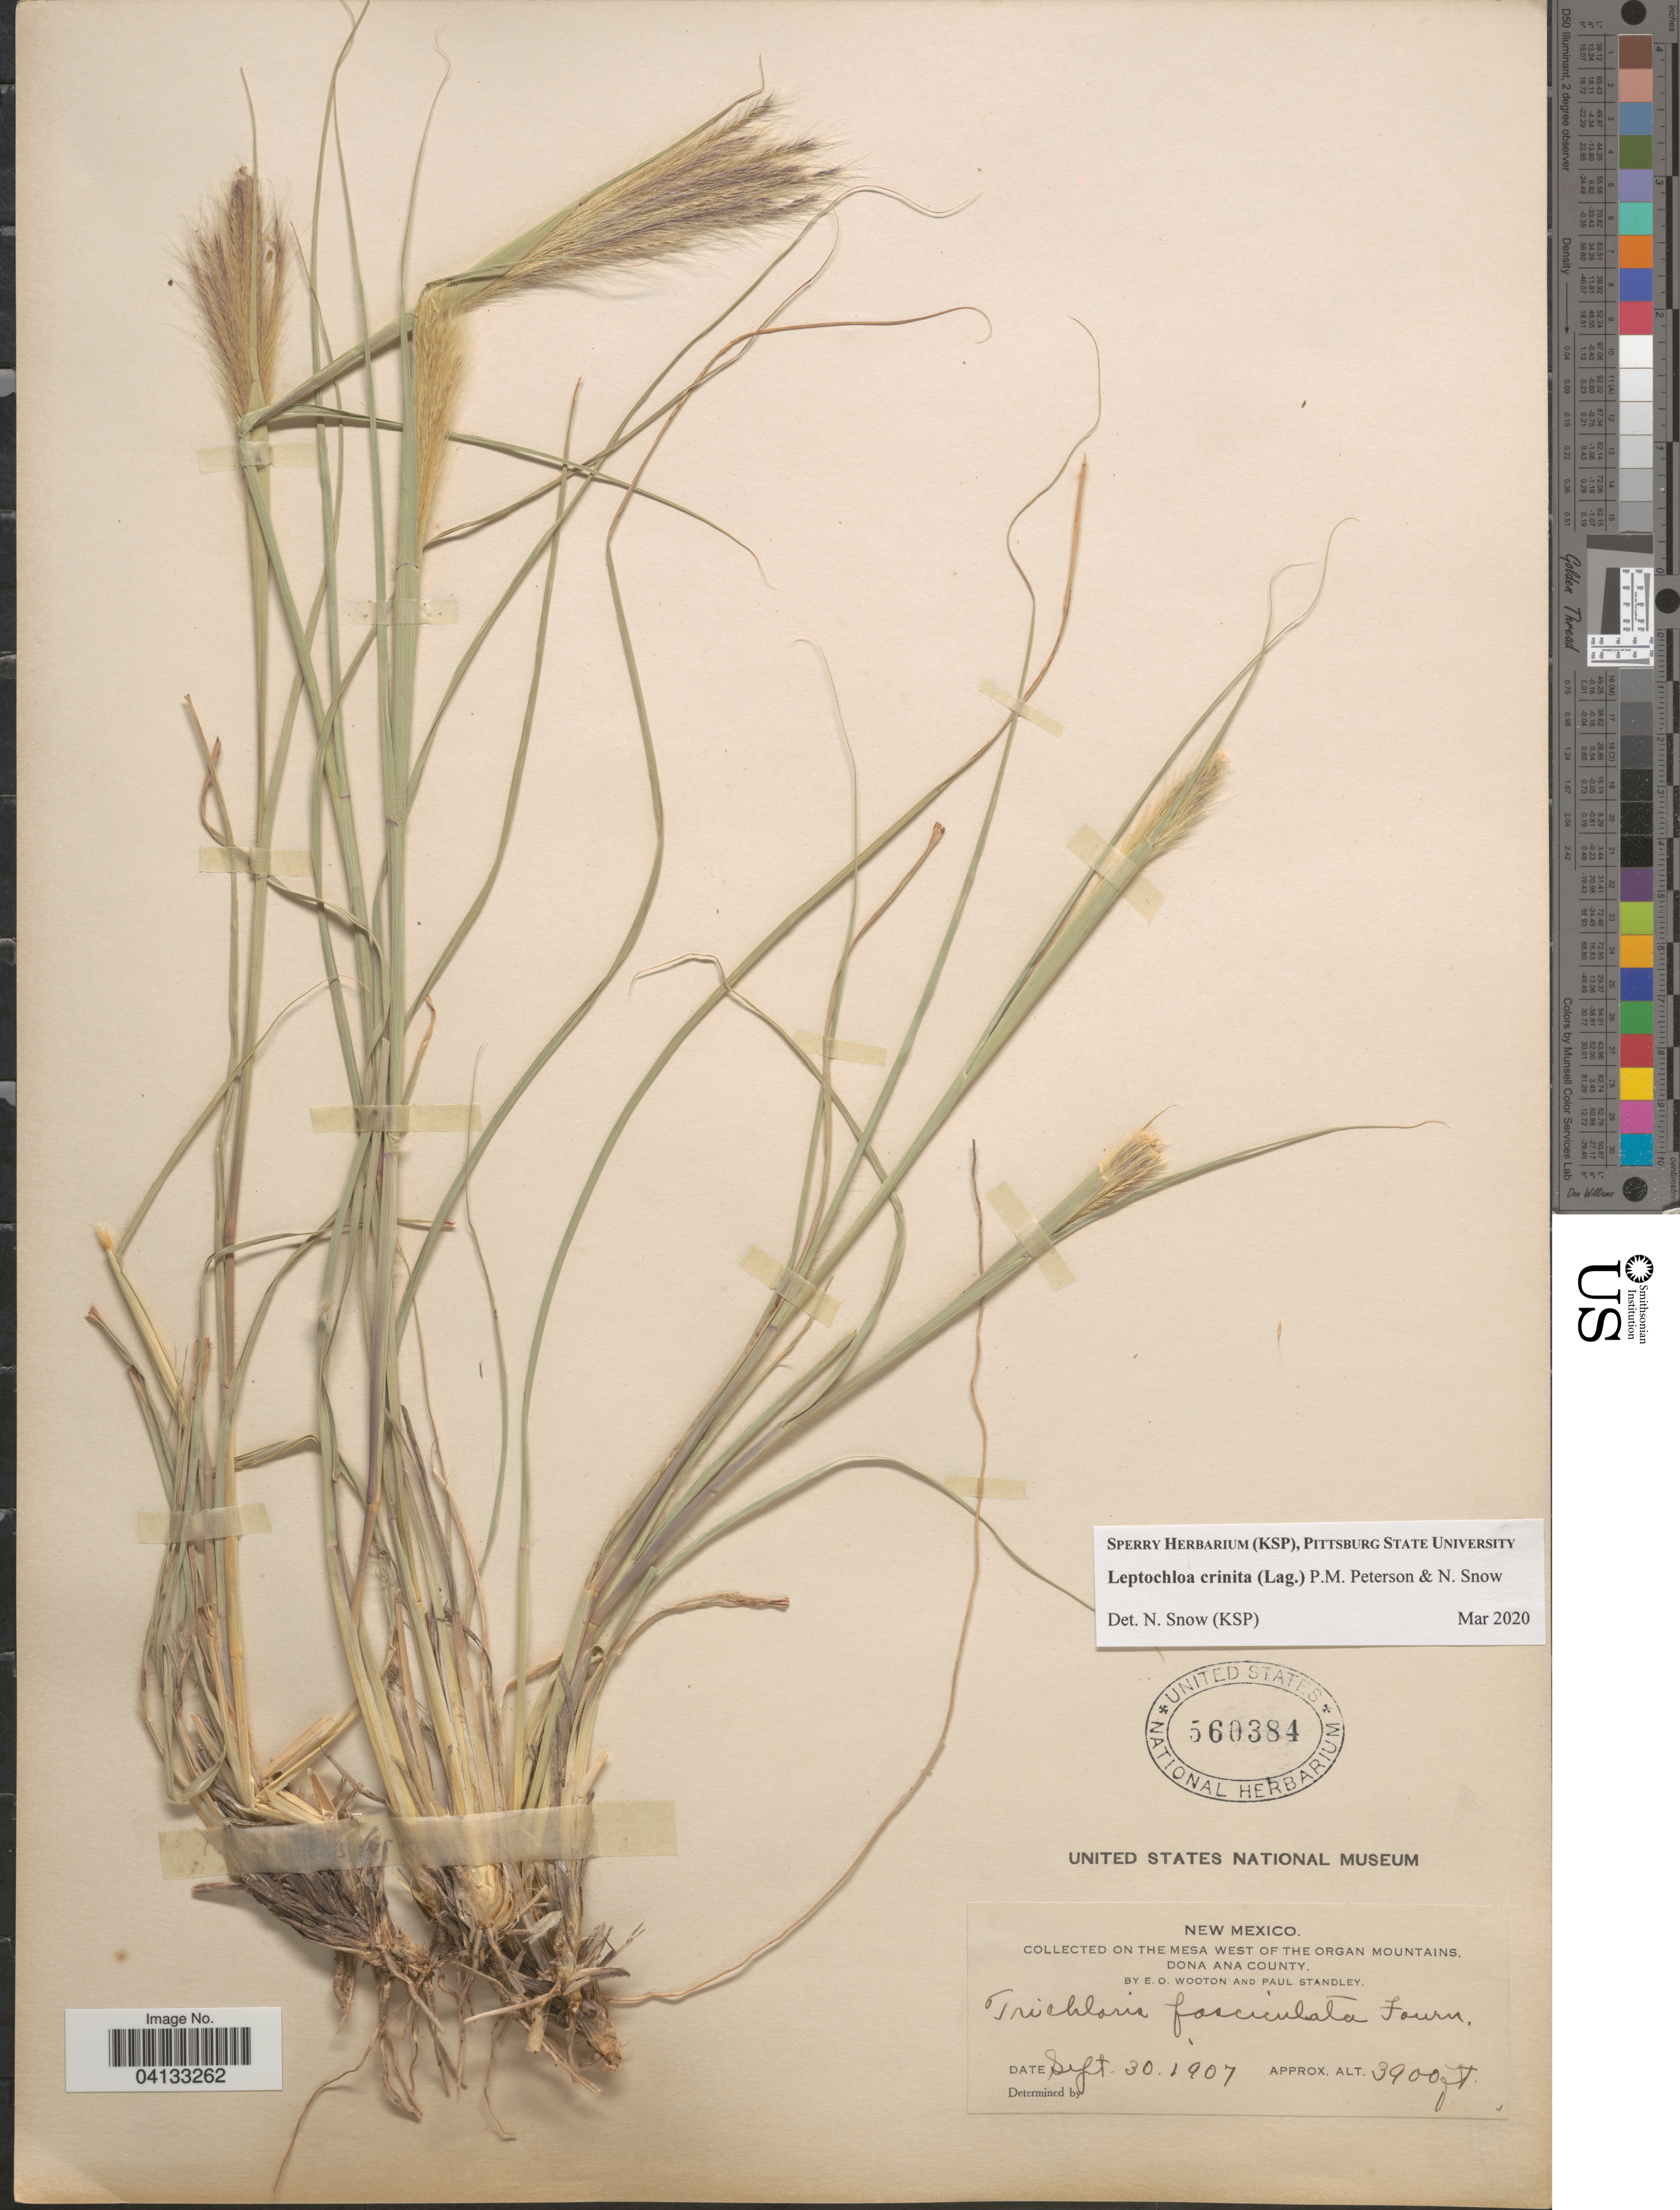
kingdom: Plantae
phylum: Tracheophyta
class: Liliopsida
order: Poales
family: Poaceae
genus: Leptochloa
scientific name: Leptochloa crinita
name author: (Lag.) P.M. Peterson & N. Snow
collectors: E. O. Wooton & P. C. Standley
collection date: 1907-09-30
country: United States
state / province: New Mexico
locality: The Mesa West of the Organ Mountains, Dona Ana County.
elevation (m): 1189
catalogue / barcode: US 560384